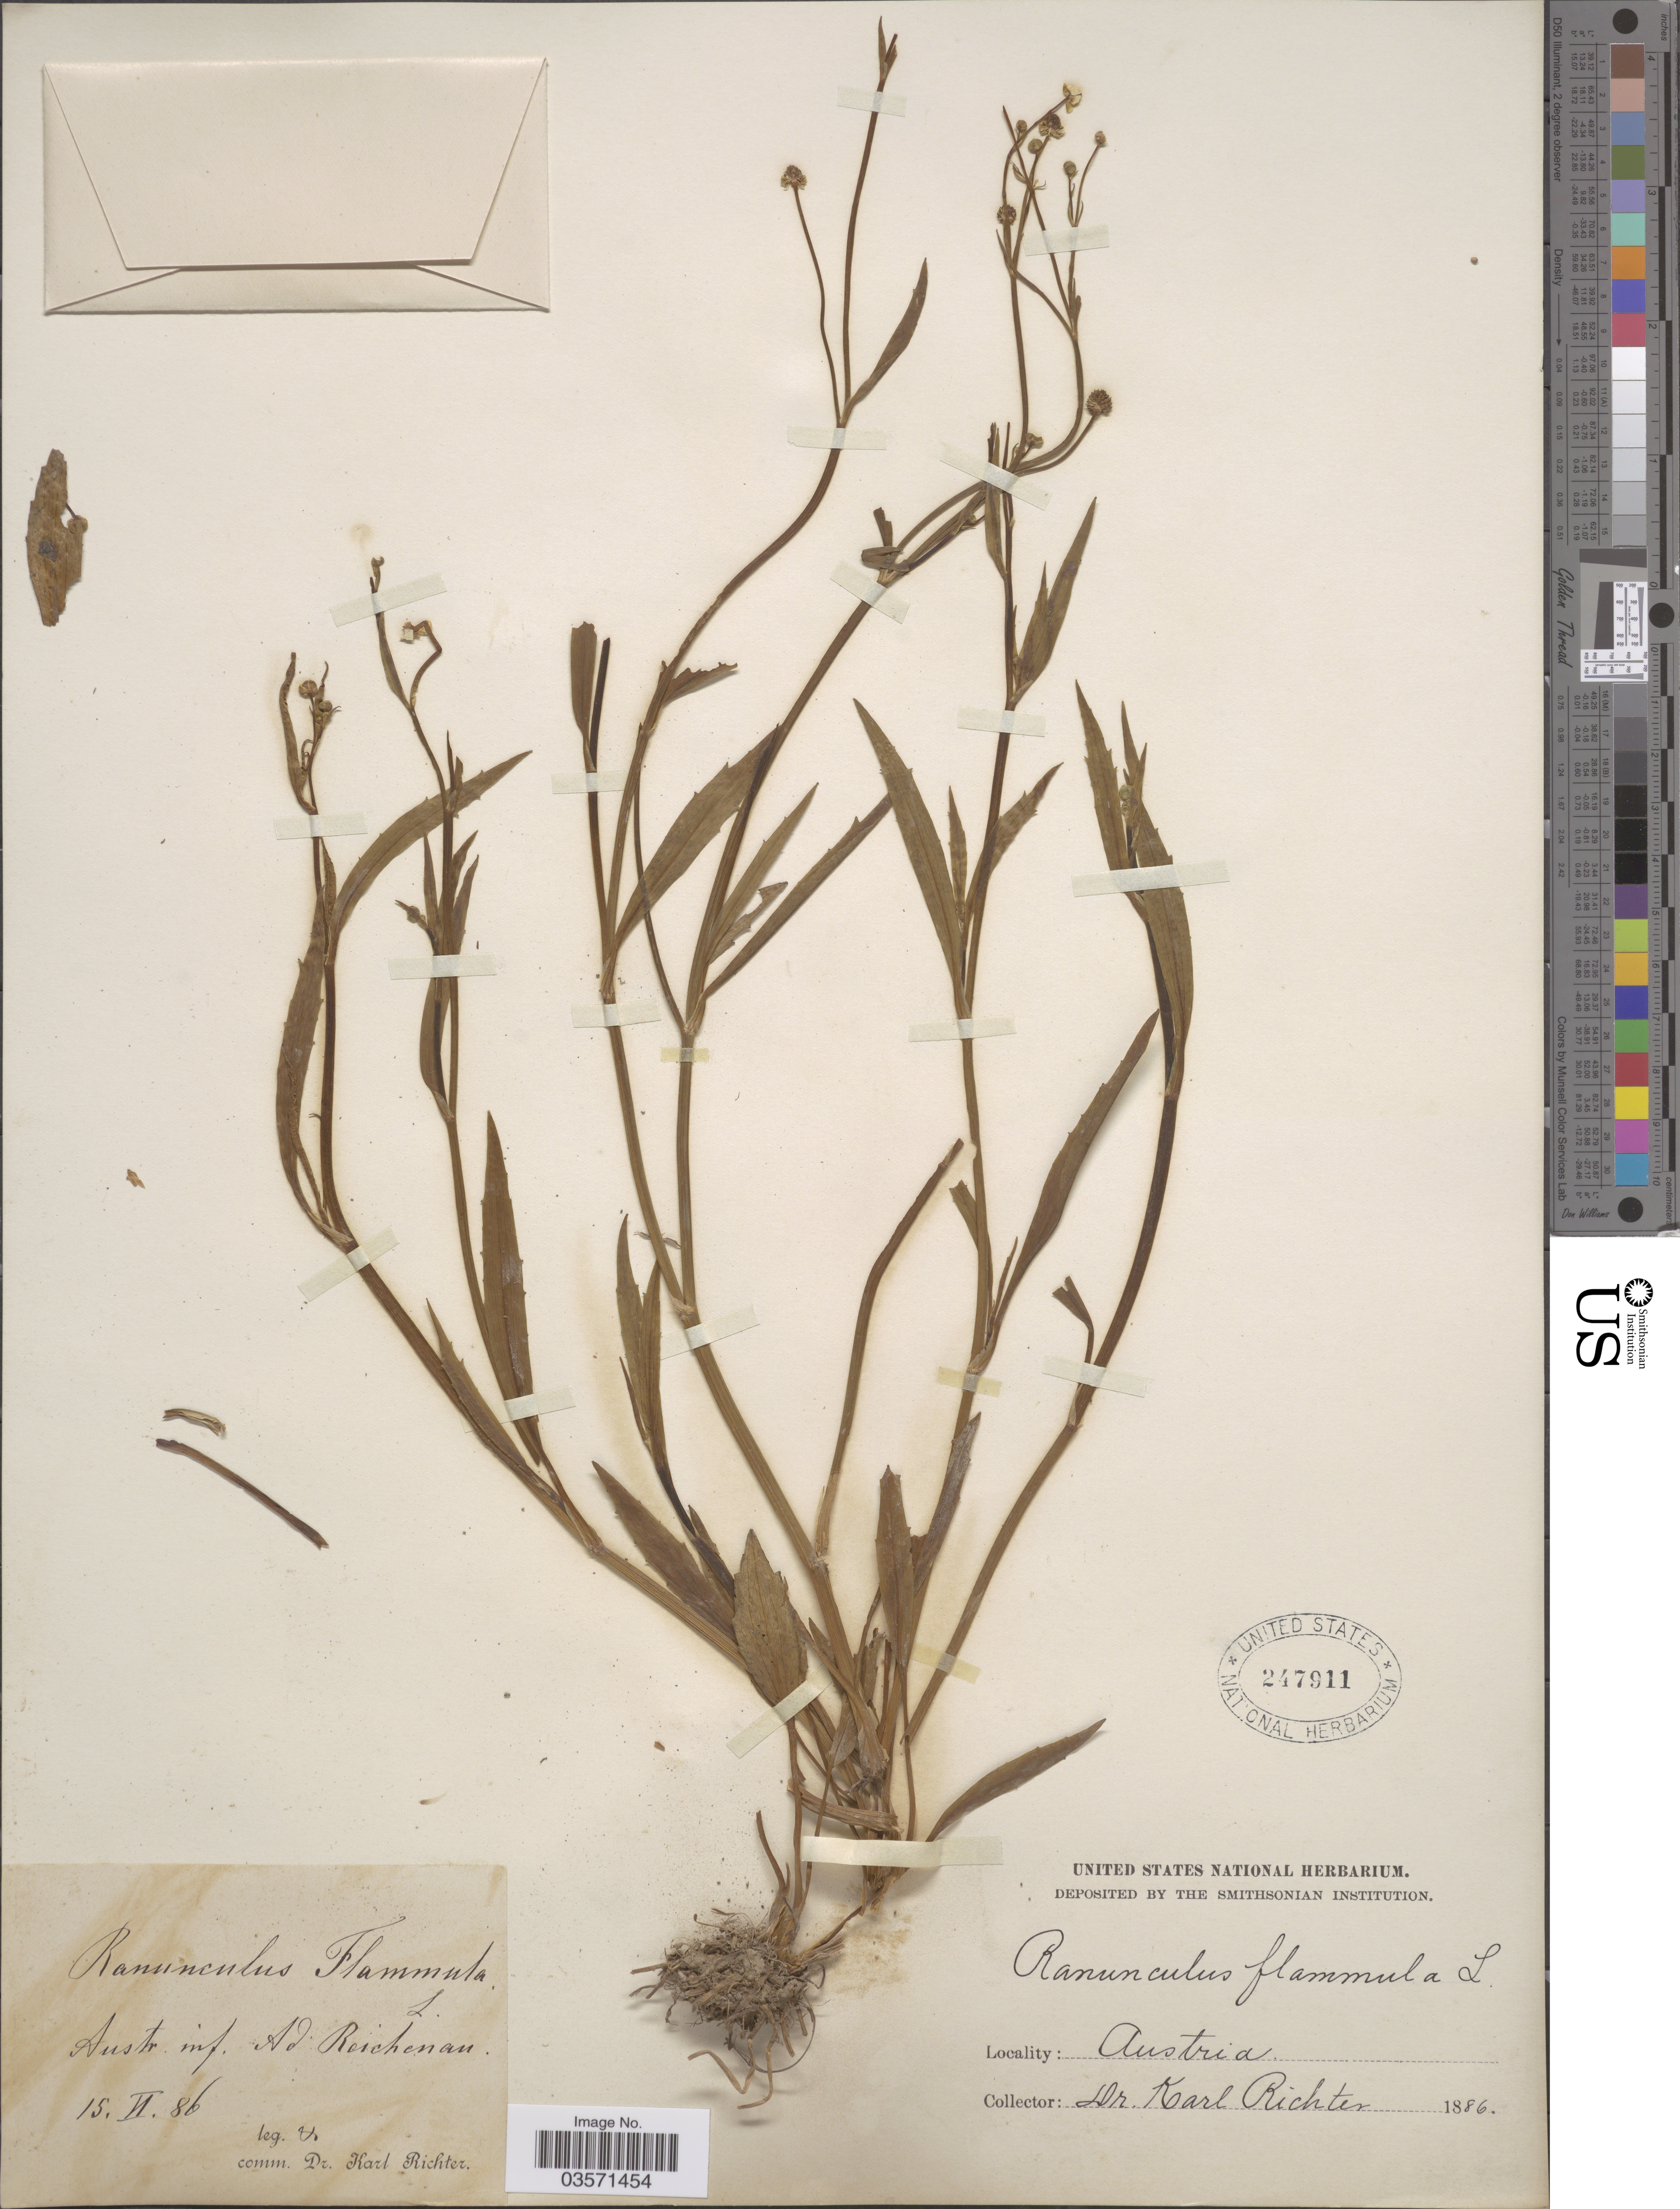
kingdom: Plantae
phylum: Tracheophyta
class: Magnoliopsida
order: Ranunculales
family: Ranunculaceae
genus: Ranunculus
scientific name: Ranunculus flammula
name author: L.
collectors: K. Richter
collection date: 1886-06-15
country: Austria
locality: Austr. inf. Ad Reichenau.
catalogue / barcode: US 247911